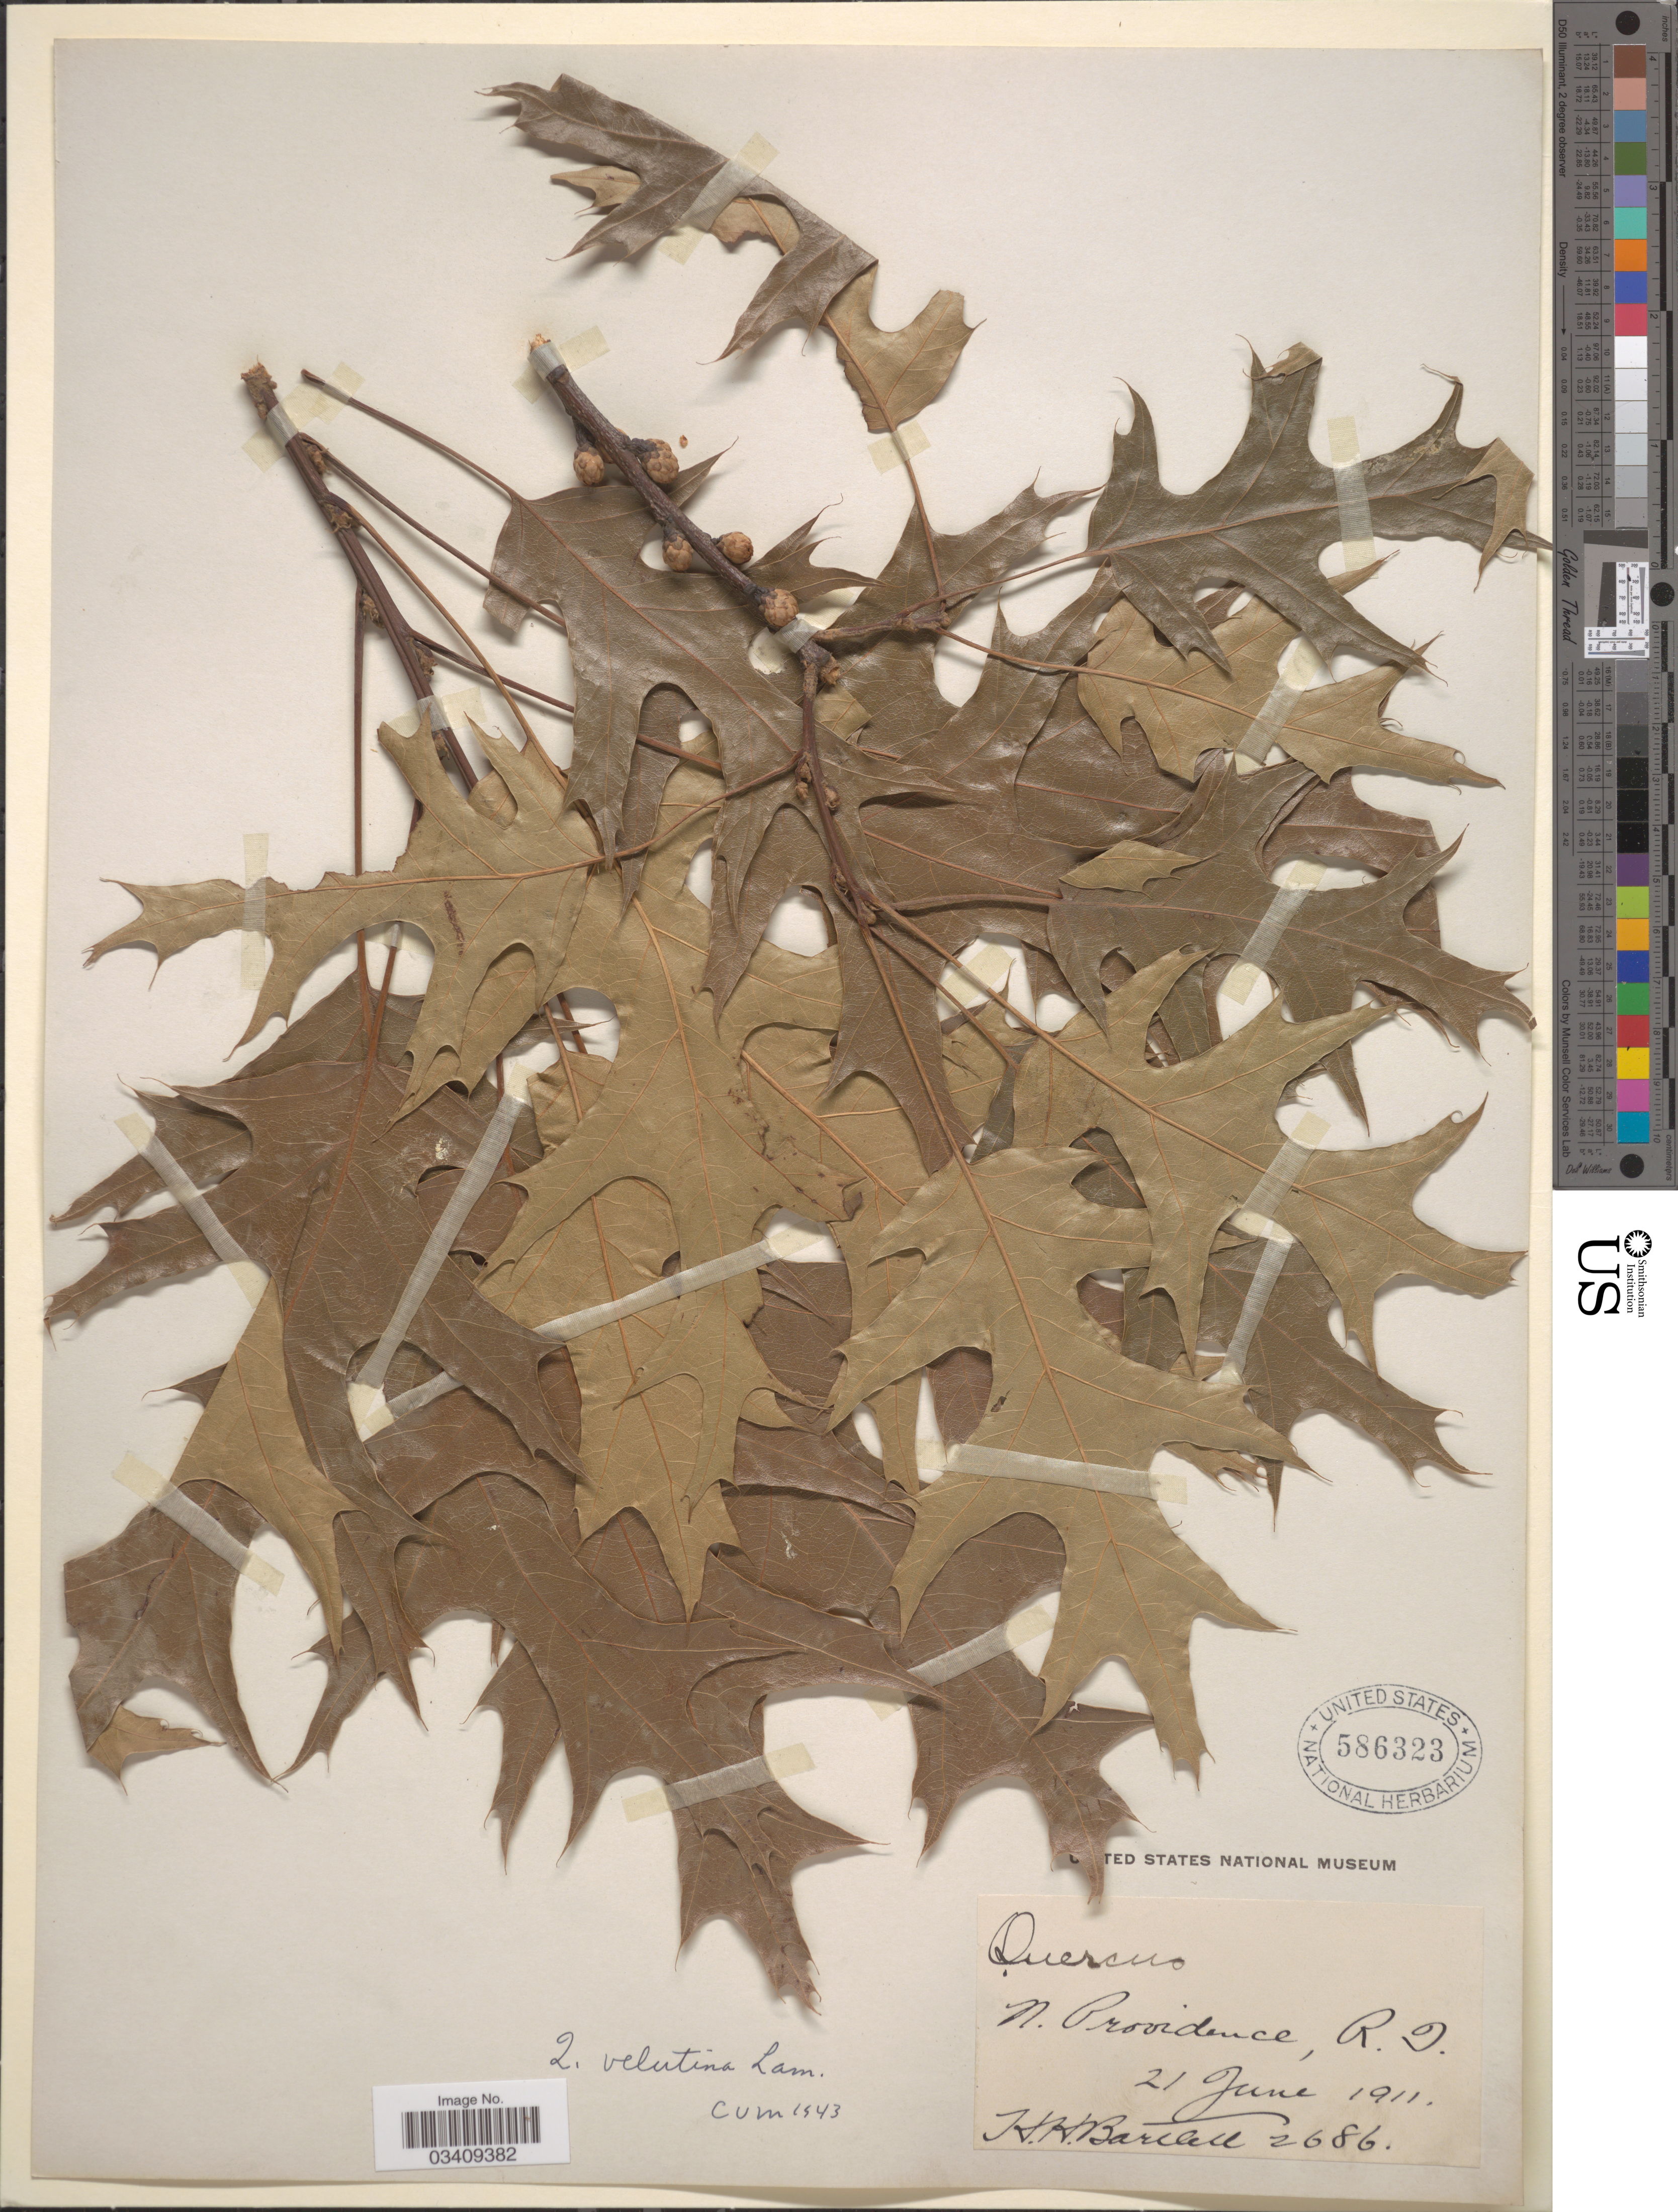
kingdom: Plantae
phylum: Tracheophyta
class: Magnoliopsida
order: Fagales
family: Fagaceae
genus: Quercus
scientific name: Quercus velutina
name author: Lam.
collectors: H. H. Bartlett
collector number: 2686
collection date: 1911-06-21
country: United States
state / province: Rhode Island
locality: N. Providence.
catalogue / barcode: US 586323